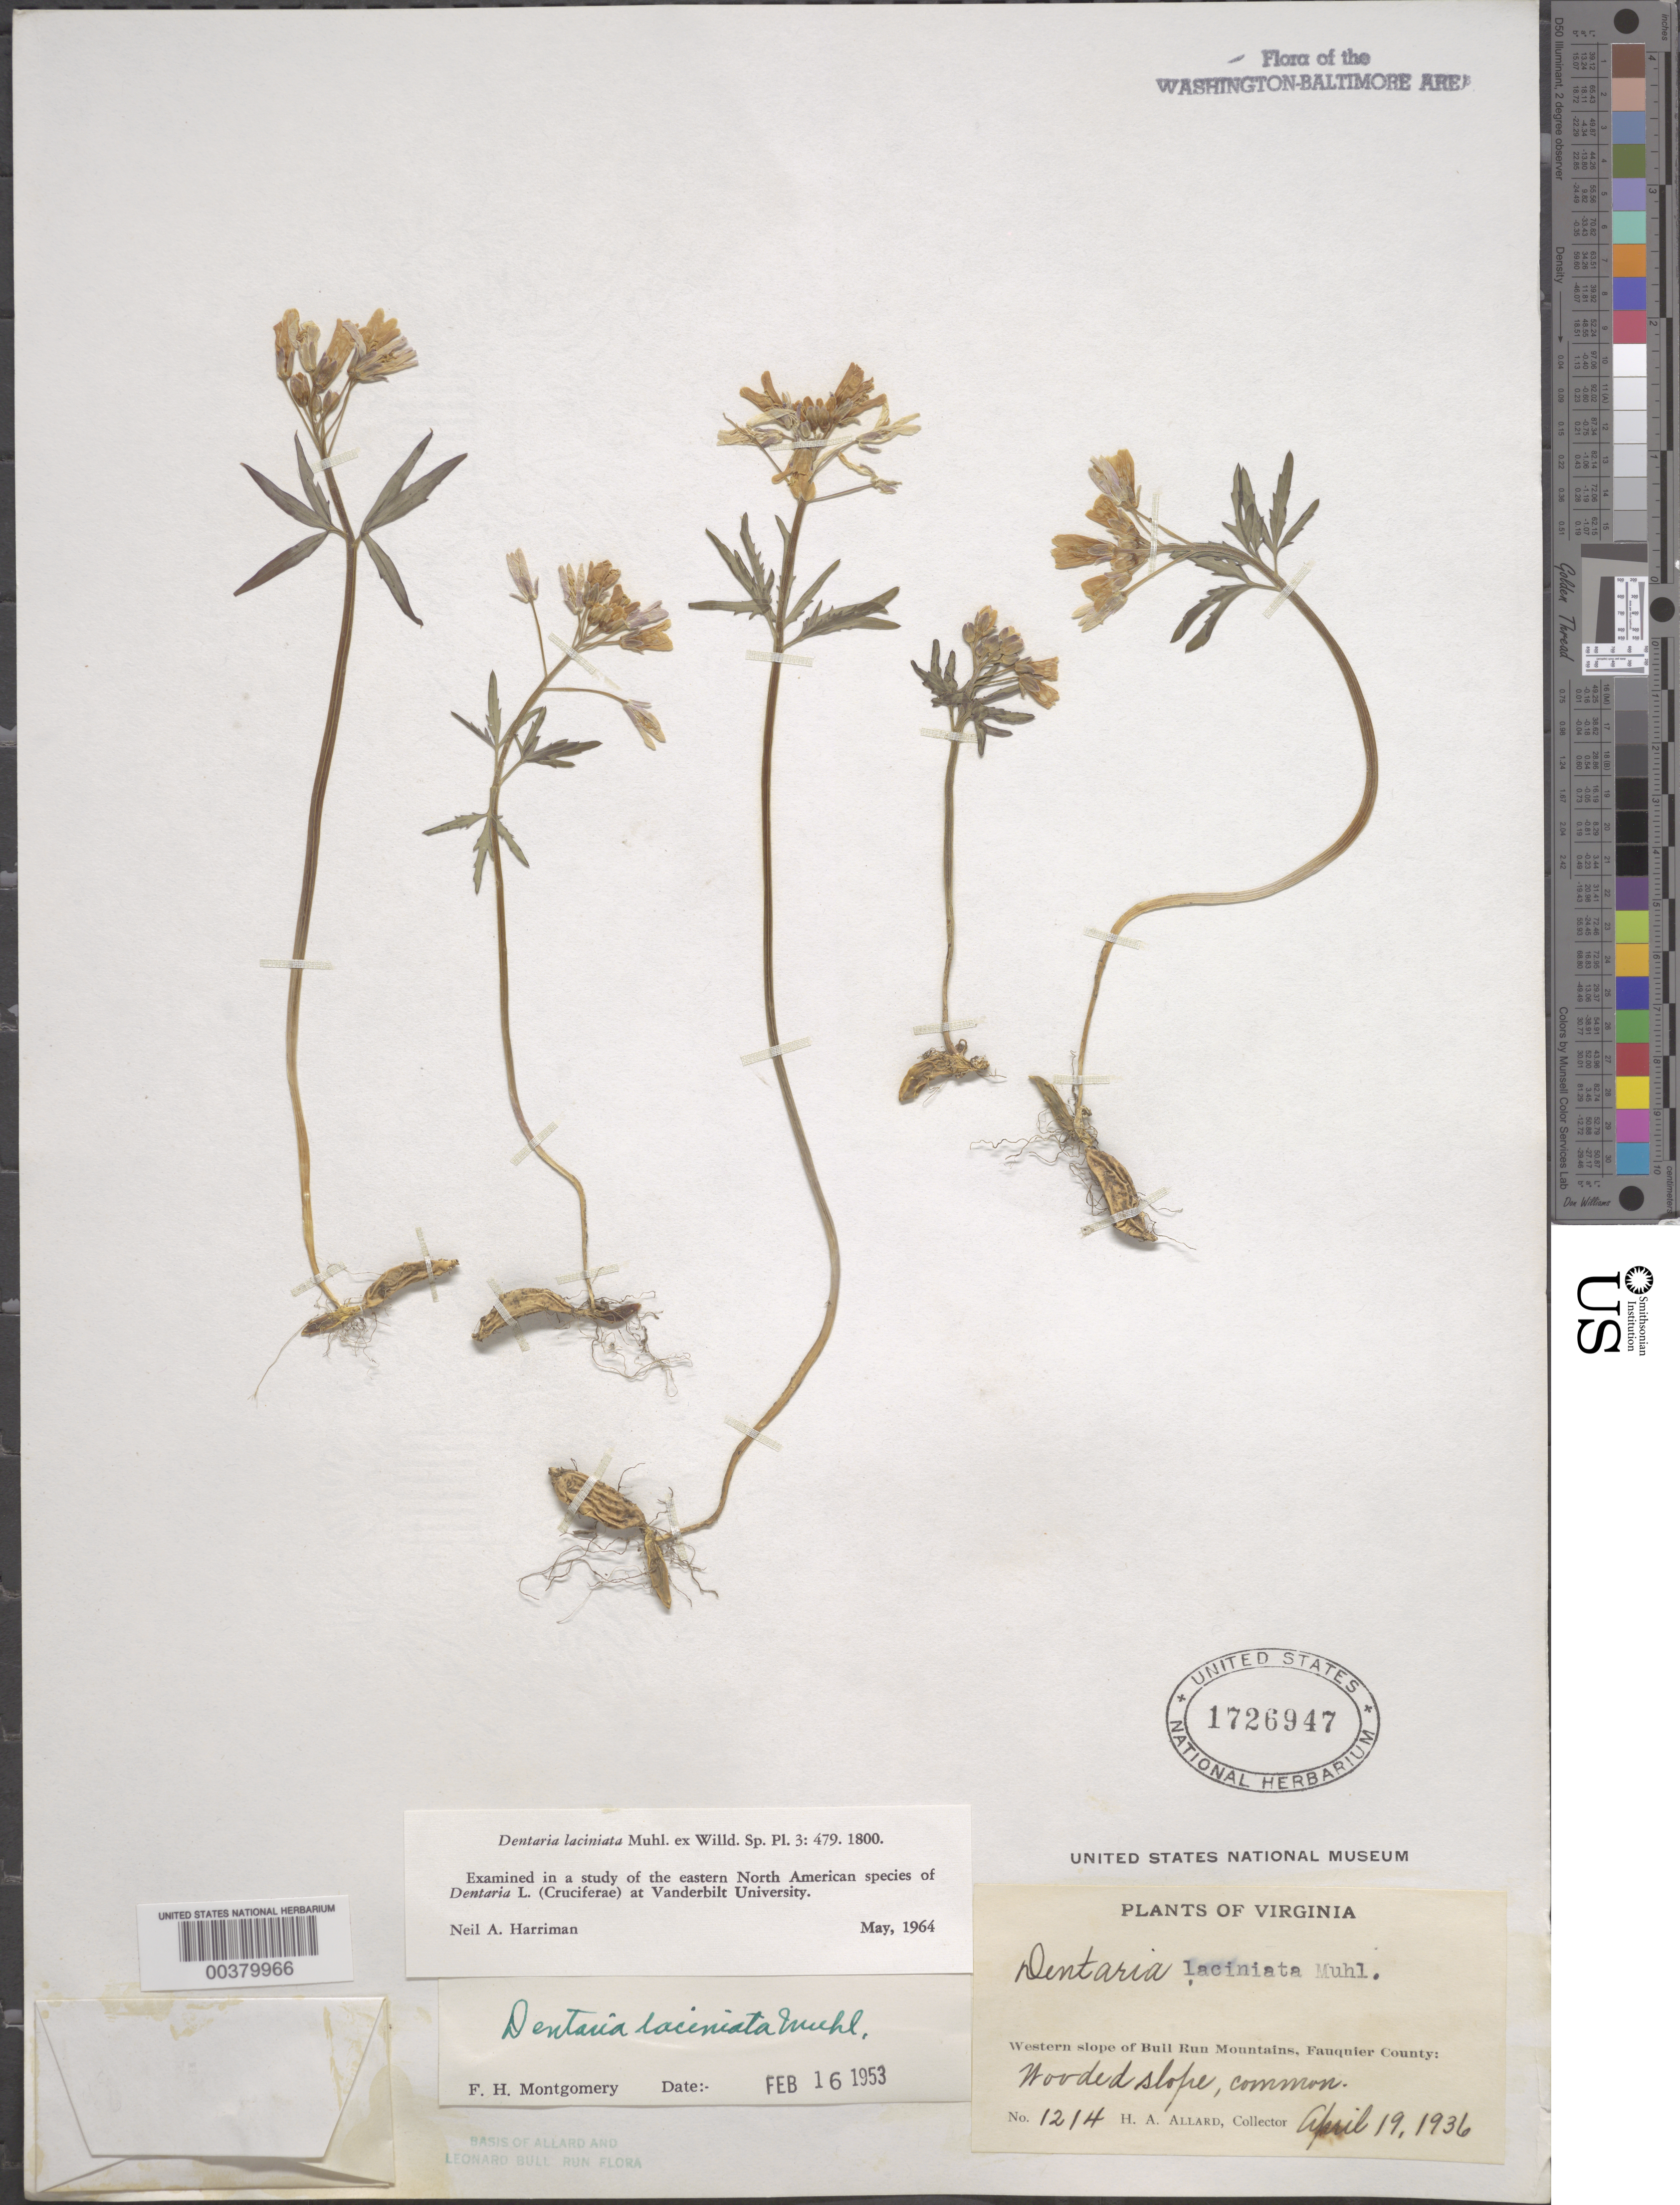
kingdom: Plantae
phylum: Tracheophyta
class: Magnoliopsida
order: Brassicales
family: Brassicaceae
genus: Cardamine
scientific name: Cardamine concatenata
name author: (Michx.) Sw.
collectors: H. A. Allard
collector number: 1214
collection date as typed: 19 Apr 1936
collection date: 1936-04-19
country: United States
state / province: Virginia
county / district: Fauquier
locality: Wooded slope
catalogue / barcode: US 1726947